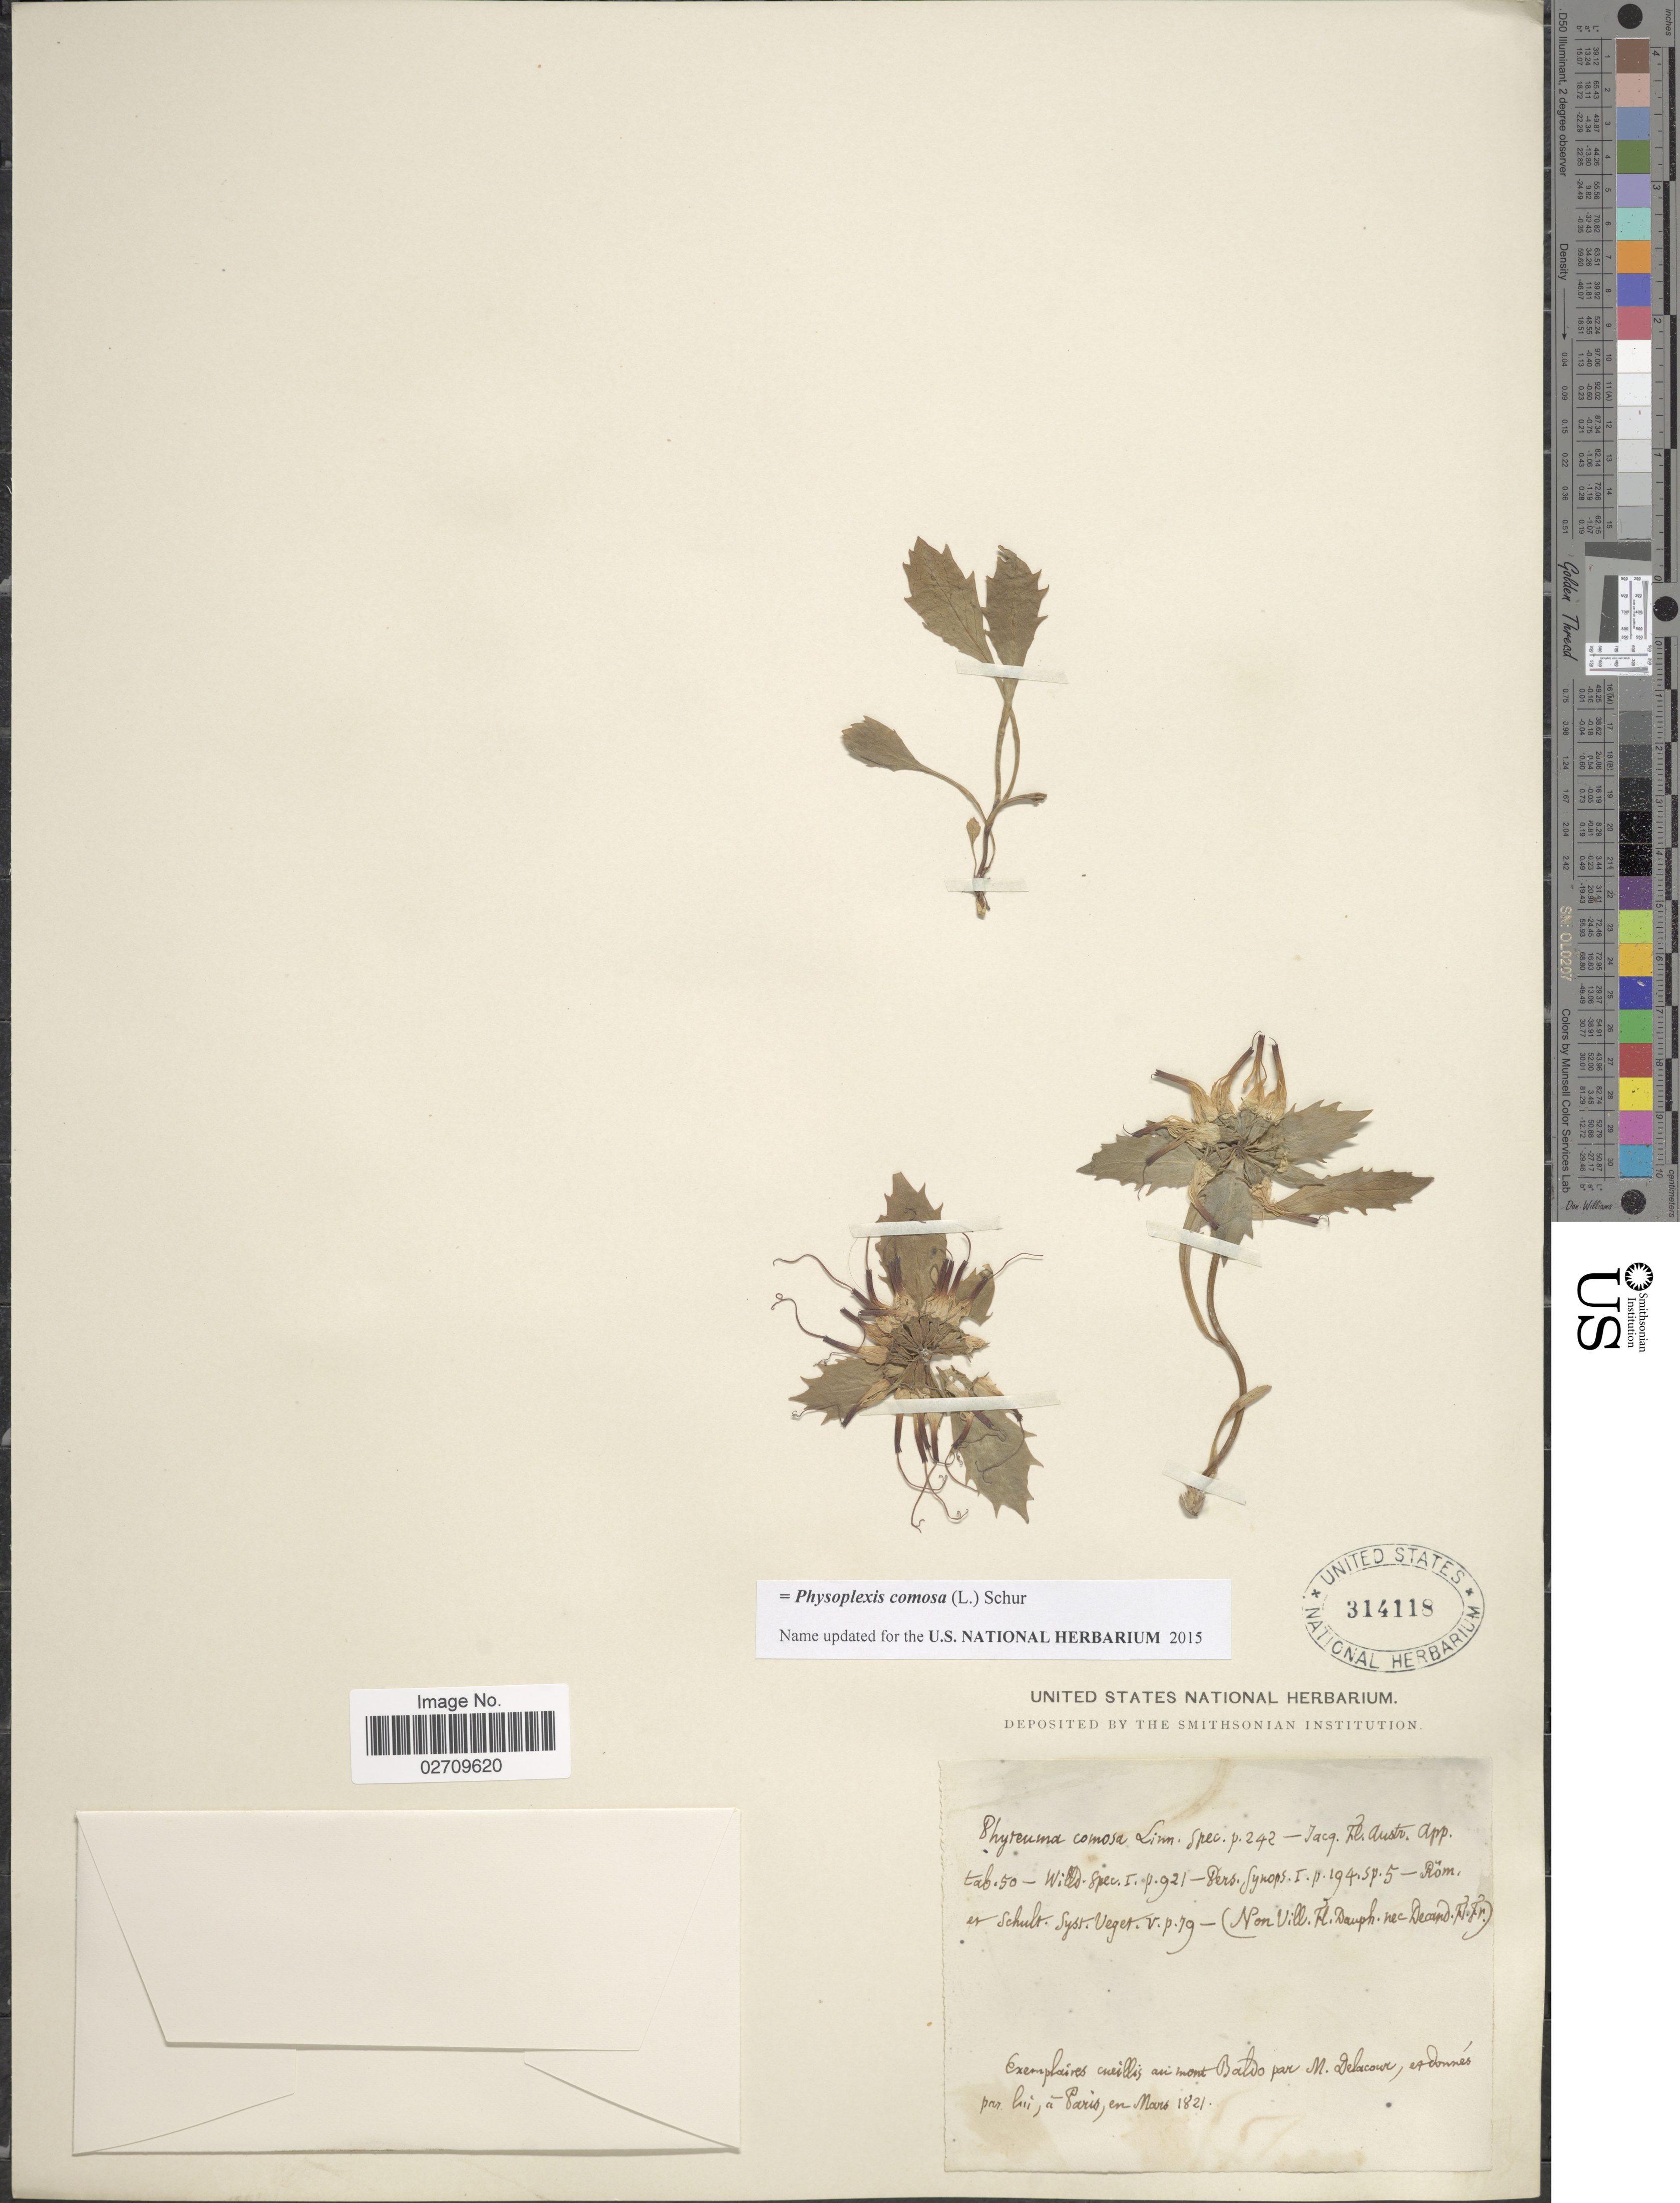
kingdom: Plantae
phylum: Tracheophyta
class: Magnoliopsida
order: Asterales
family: Campanulaceae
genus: Physoplexis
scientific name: Physoplexis comosa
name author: (L.) Schur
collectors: M. Delacour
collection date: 1821-03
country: France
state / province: Île-de-France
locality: Exemplaires cueillis au mont Balio par M. Delacour, esdonnes par lui, a Paris [interpreted]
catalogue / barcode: US 314118